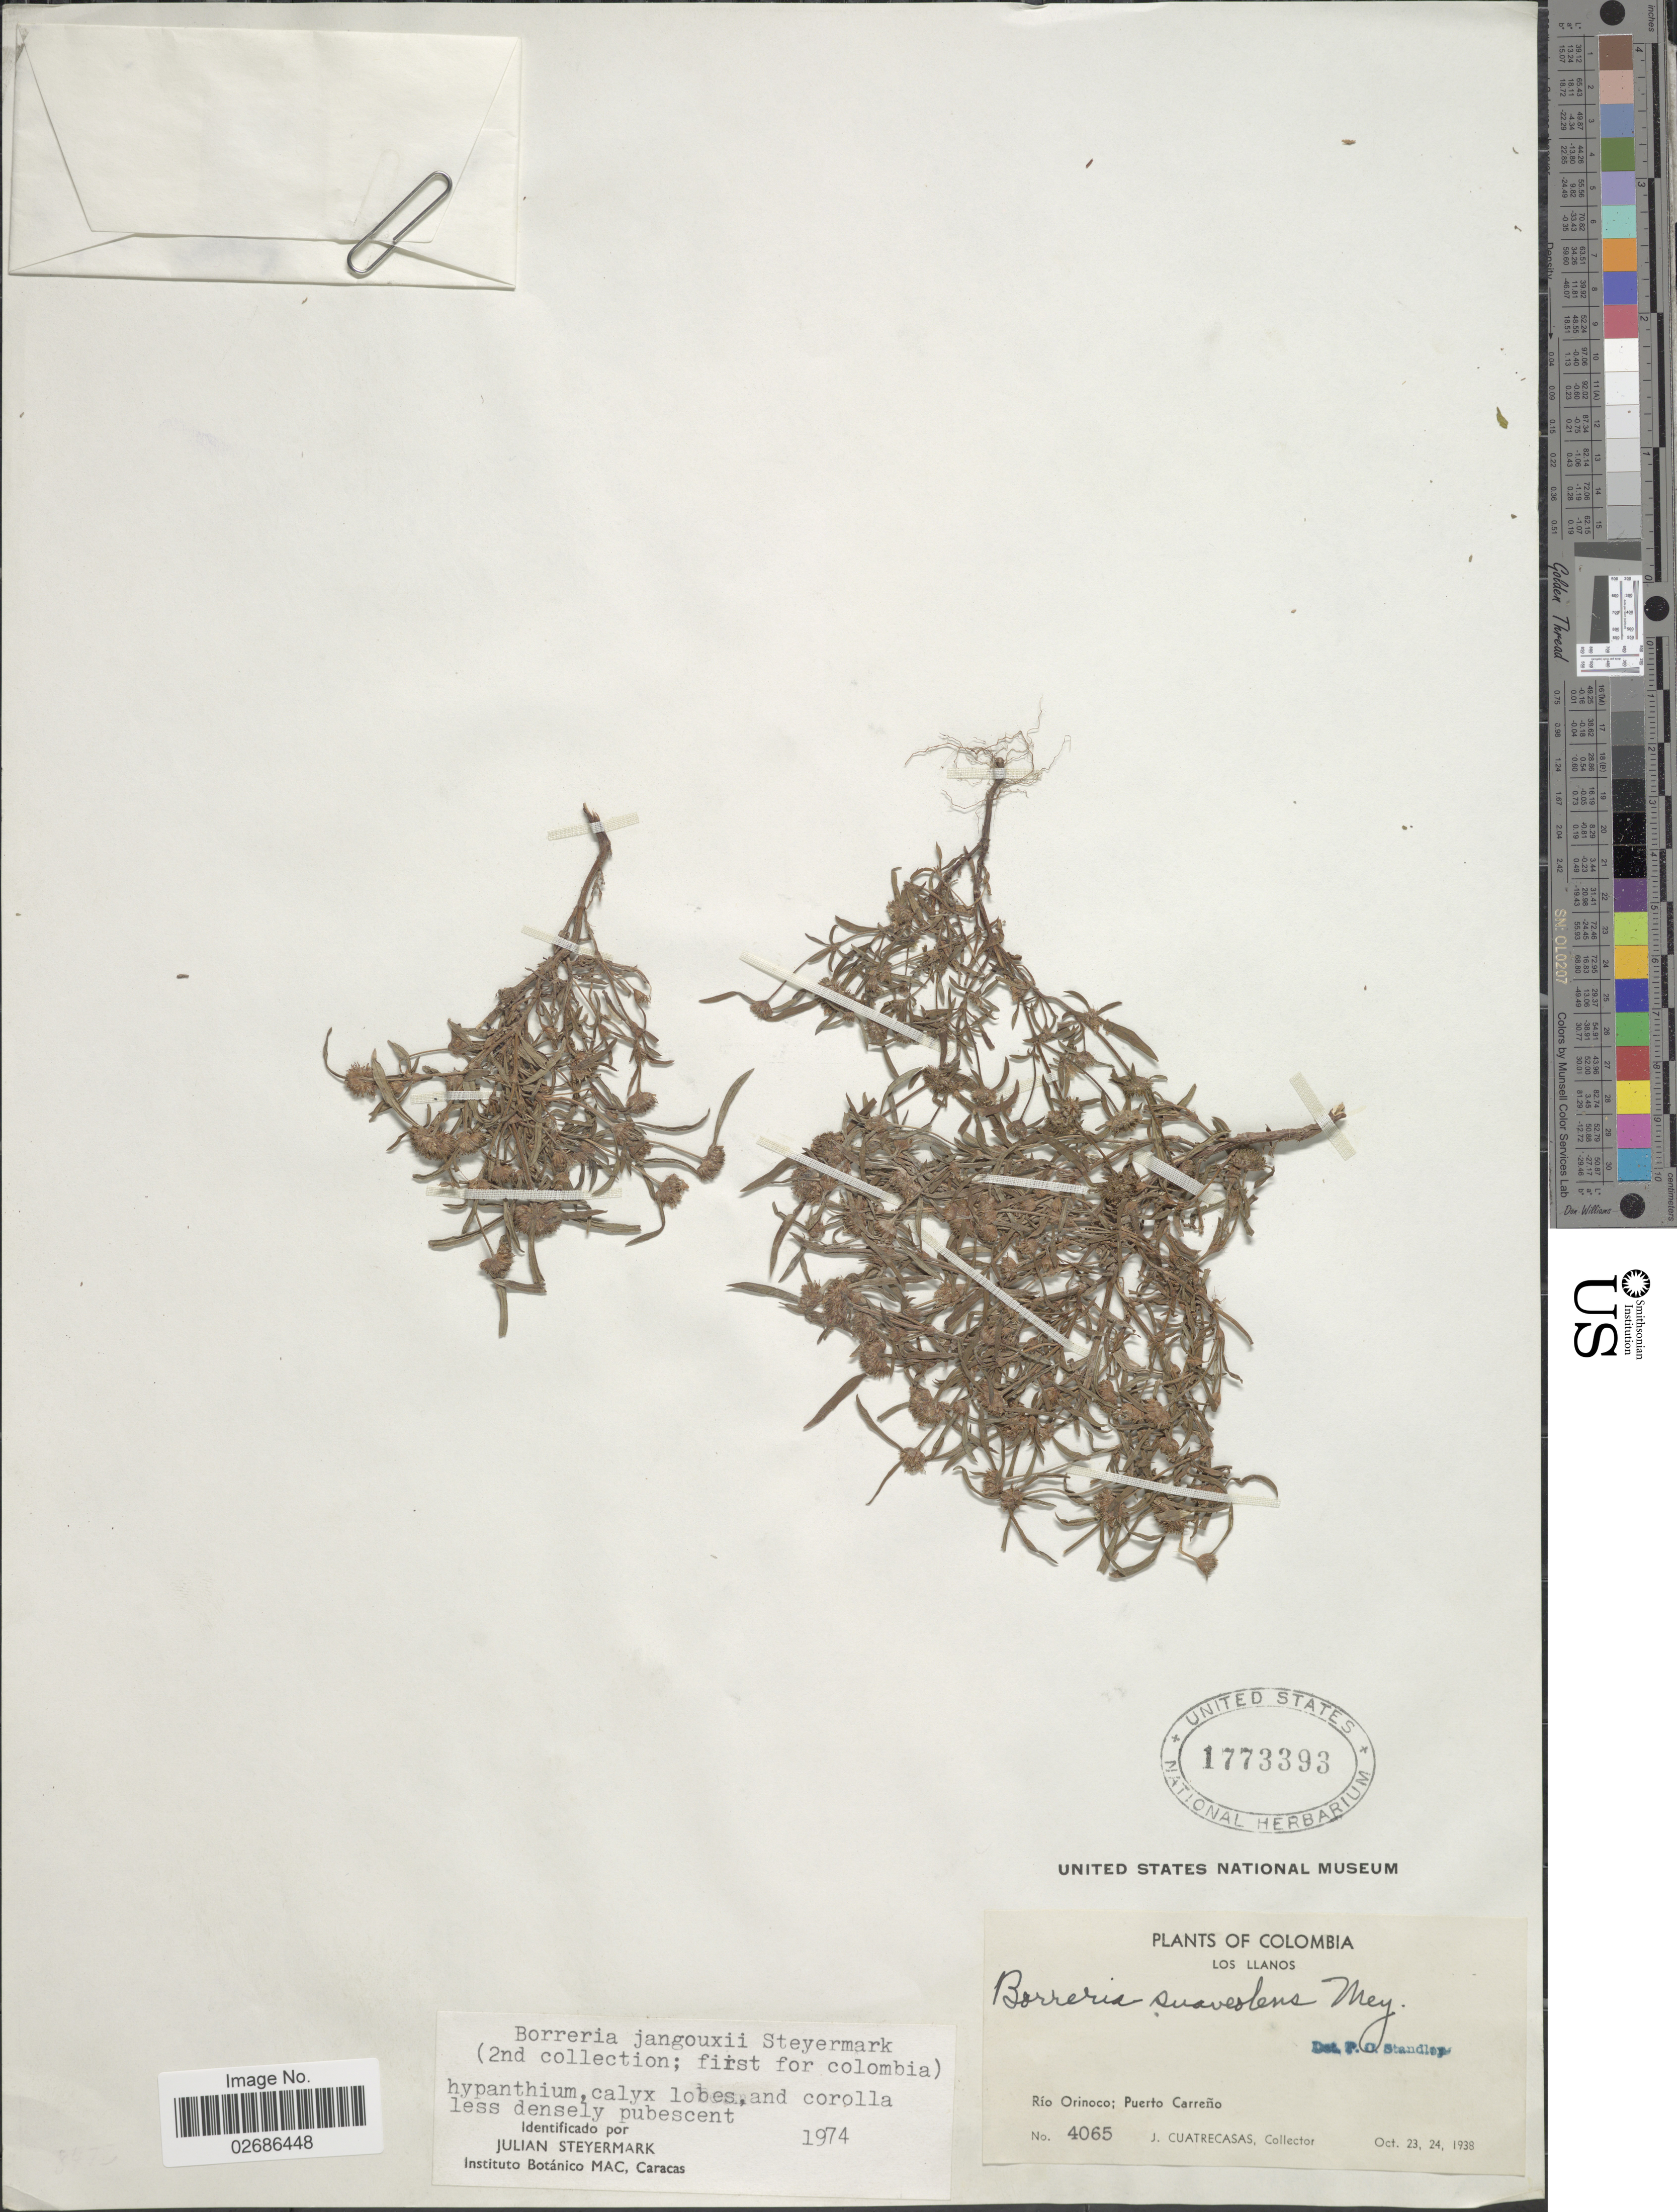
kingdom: Plantae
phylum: Tracheophyta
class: Magnoliopsida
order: Gentianales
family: Rubiaceae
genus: Borreria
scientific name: Borreria jangouxii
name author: Steyerm. in Lasser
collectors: J. Cuatrecasas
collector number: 4065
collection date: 1938-10-23/1938-10-24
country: Colombia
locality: Los Llanos, Rio Orinoco: Puerto Carreno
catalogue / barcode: US 1773393